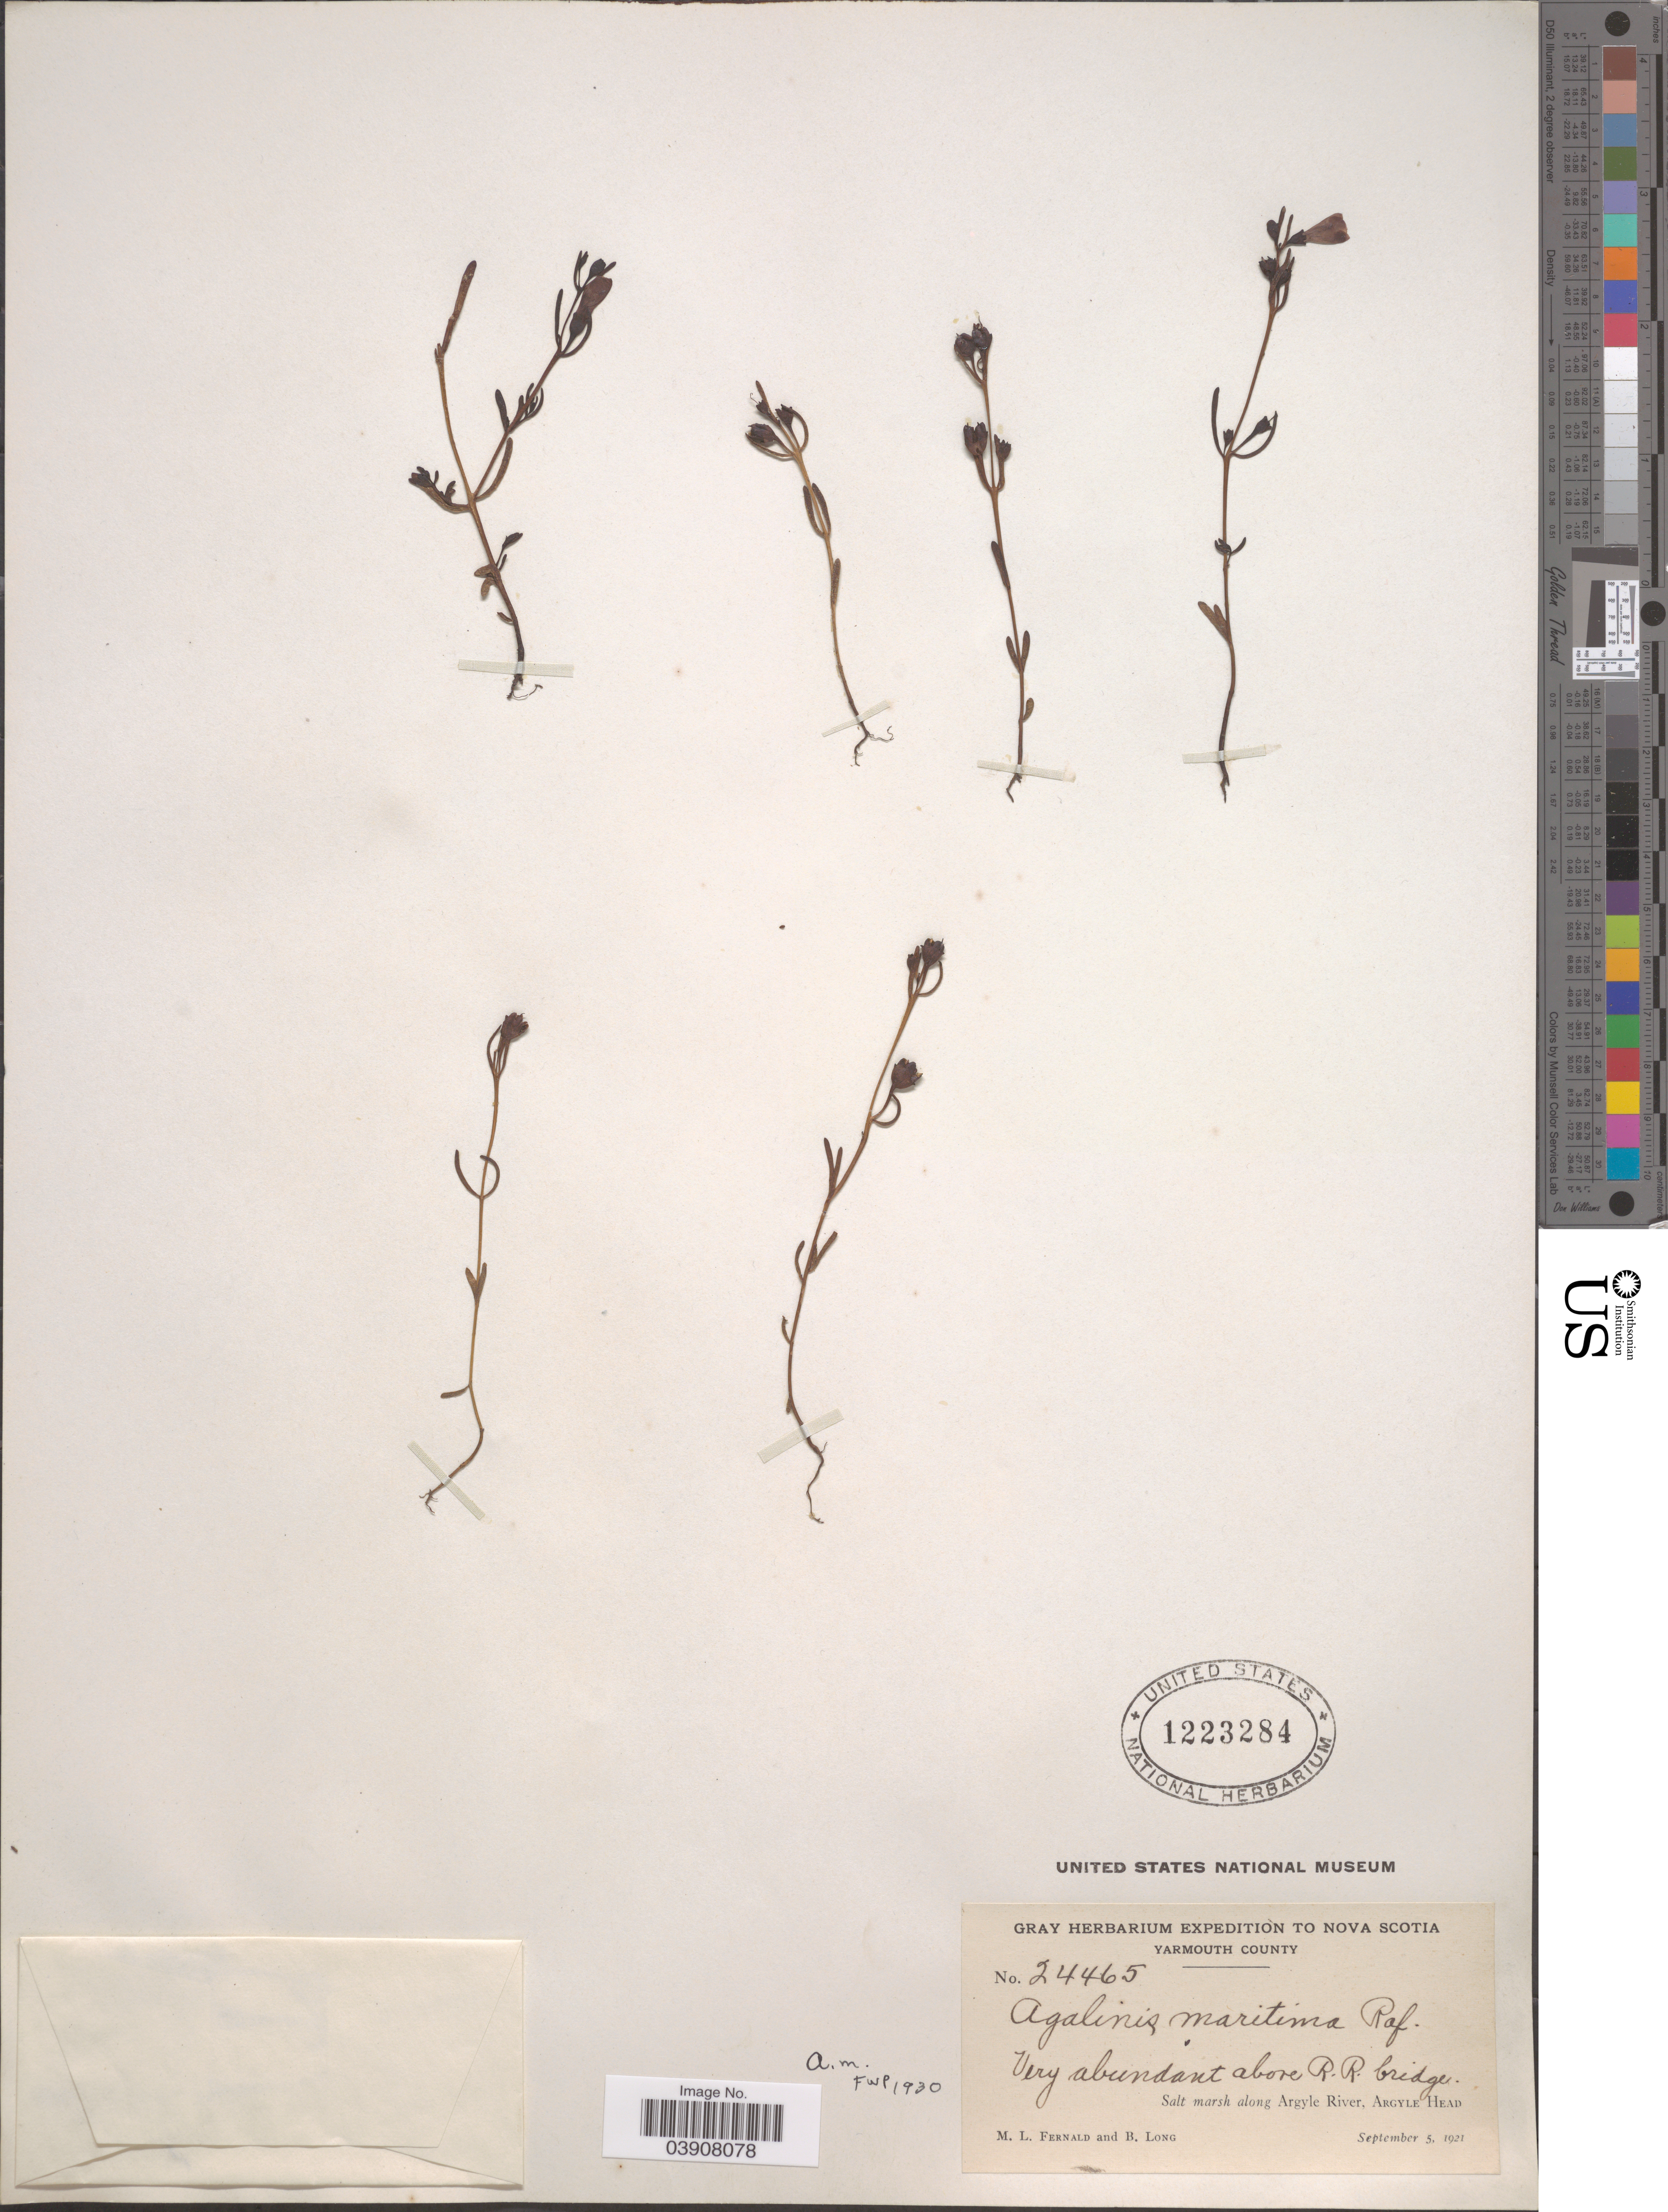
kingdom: Plantae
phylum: Tracheophyta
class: Magnoliopsida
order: Lamiales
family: Orobanchaceae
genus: Agalinis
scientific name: Agalinis maritima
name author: (Raf.) Raf.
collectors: M. L. Fernald & B. Long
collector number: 24465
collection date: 1921-09-05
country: Canada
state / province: Nova Scotia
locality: Yarmouth County. Very abundant above R.R. bridge. Salt marsh along Argyle River, Argyle Head.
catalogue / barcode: US 1223284